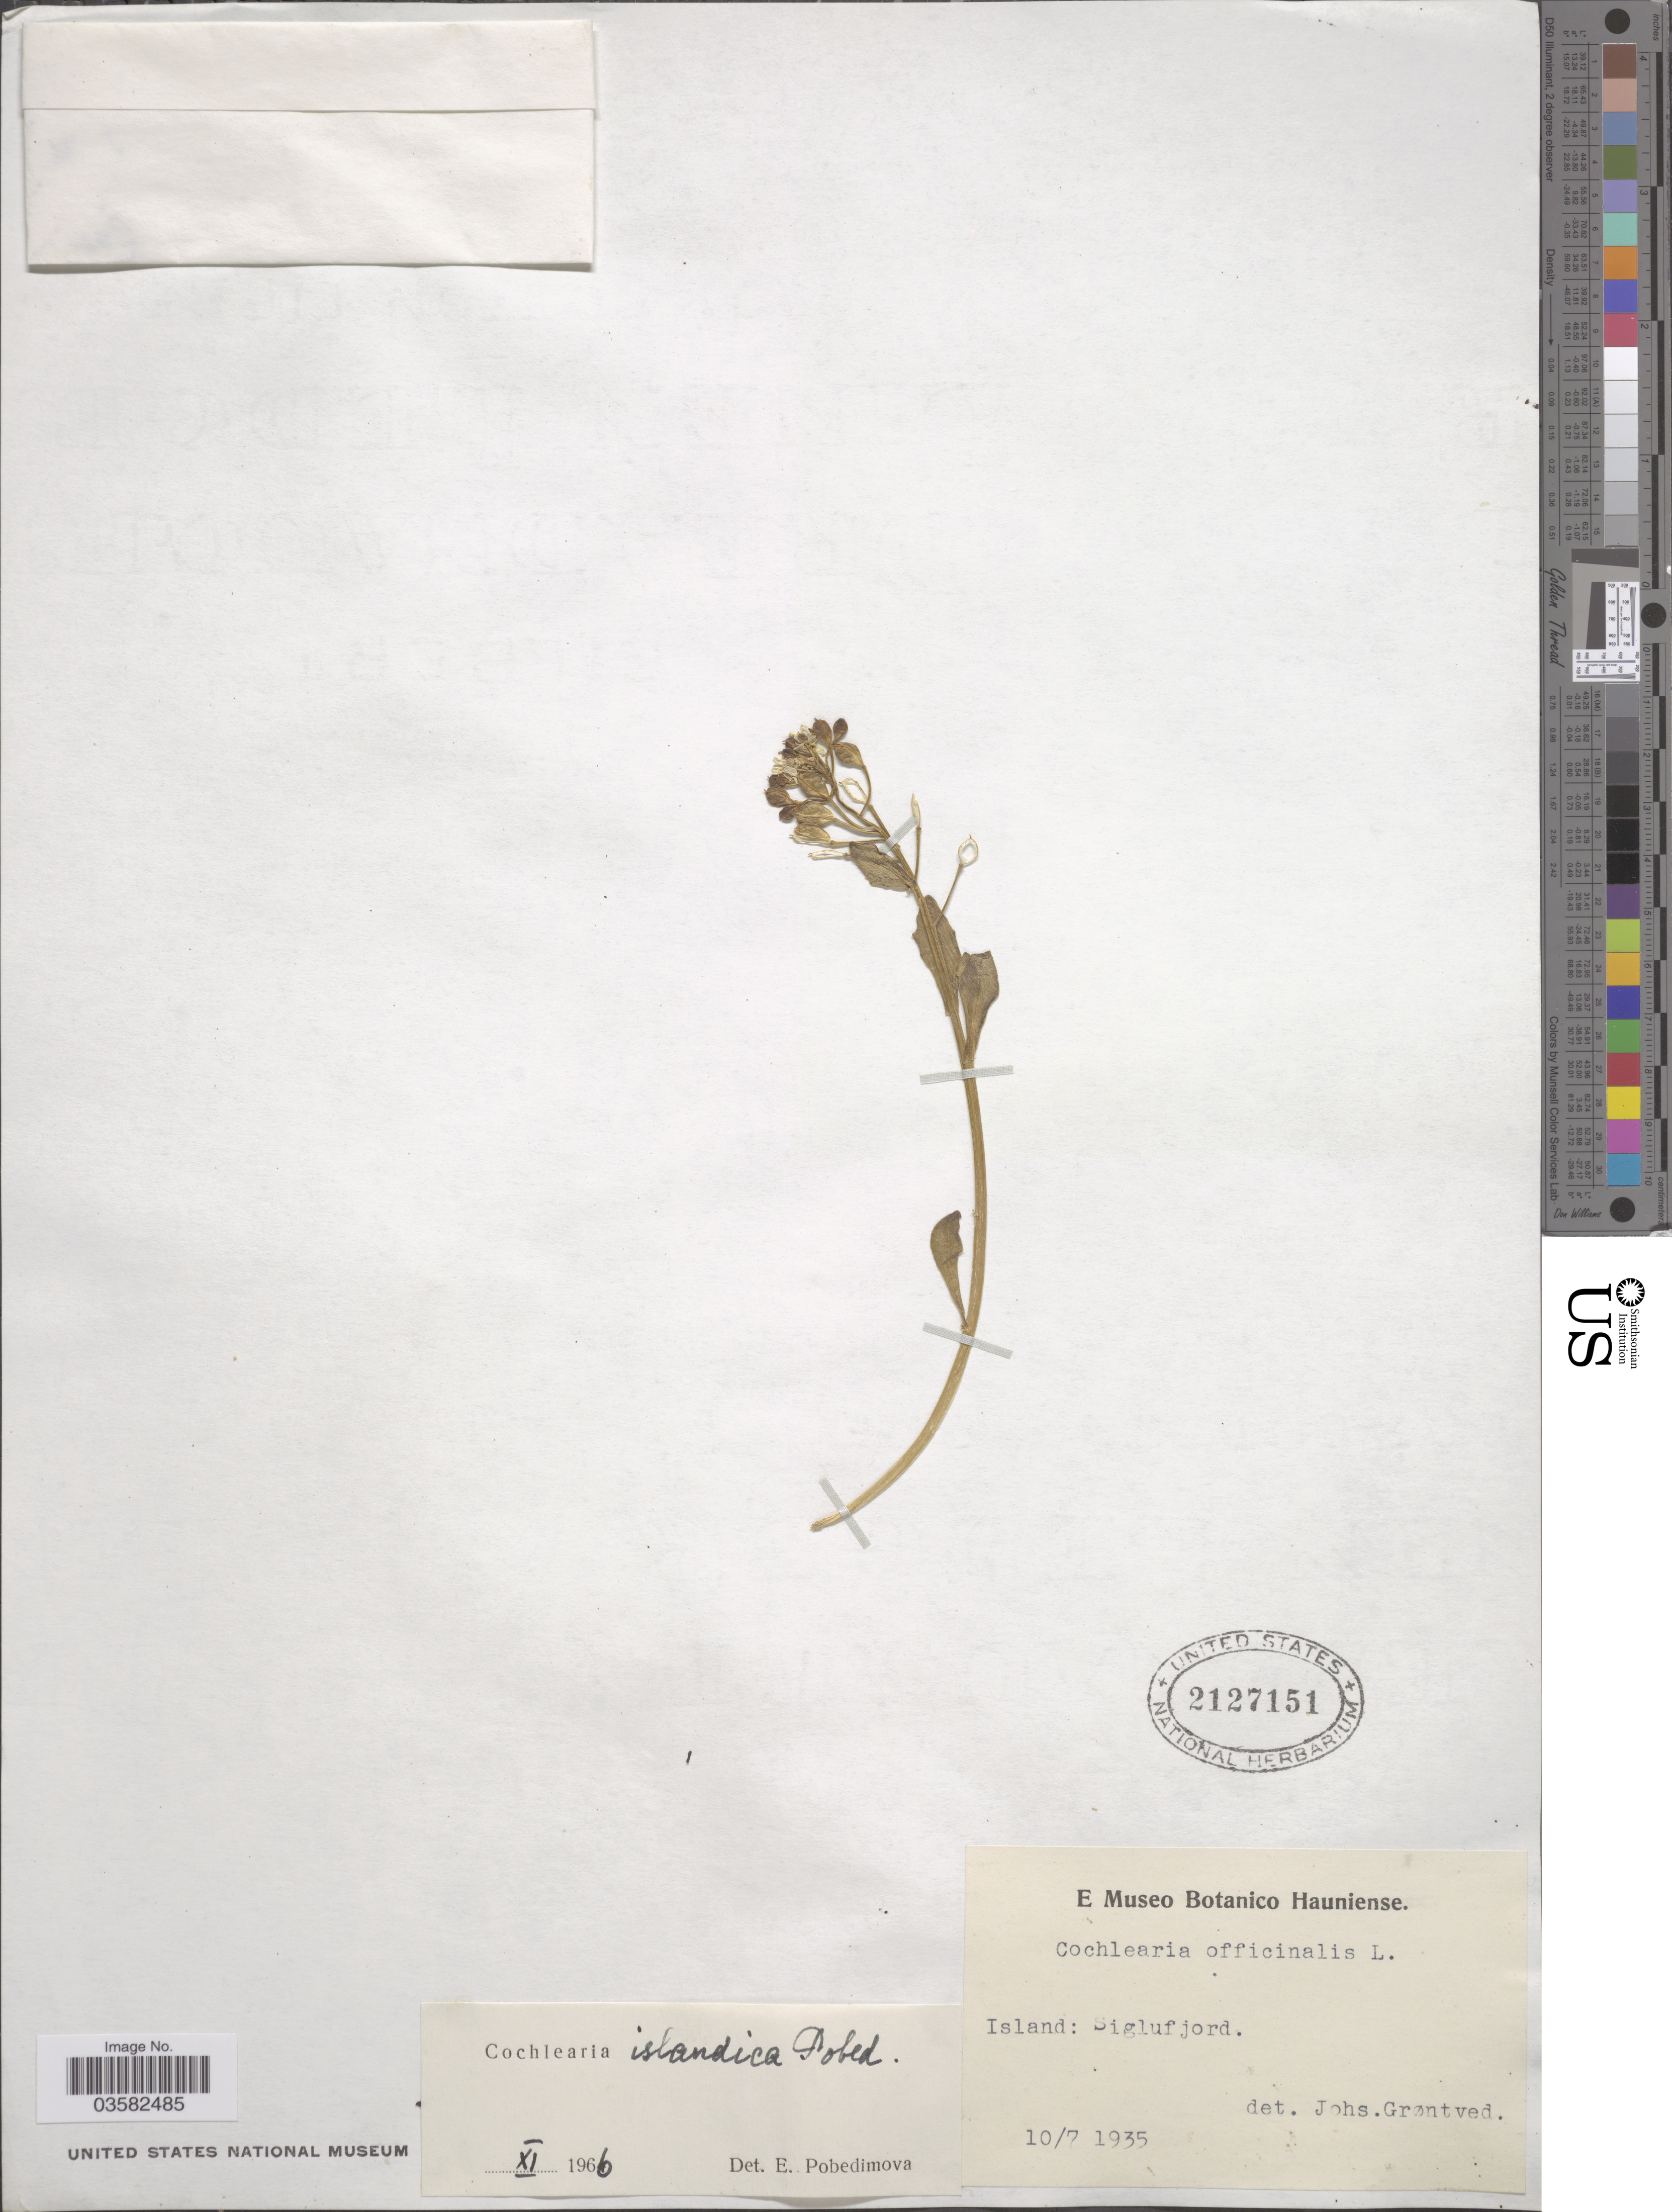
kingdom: Plantae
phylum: Tracheophyta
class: Magnoliopsida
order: Brassicales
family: Brassicaceae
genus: Cochlearia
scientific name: Cochlearia islandica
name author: Pobed.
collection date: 1935-07-10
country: Iceland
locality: Island: Siglufjord.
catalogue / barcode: US 2127151